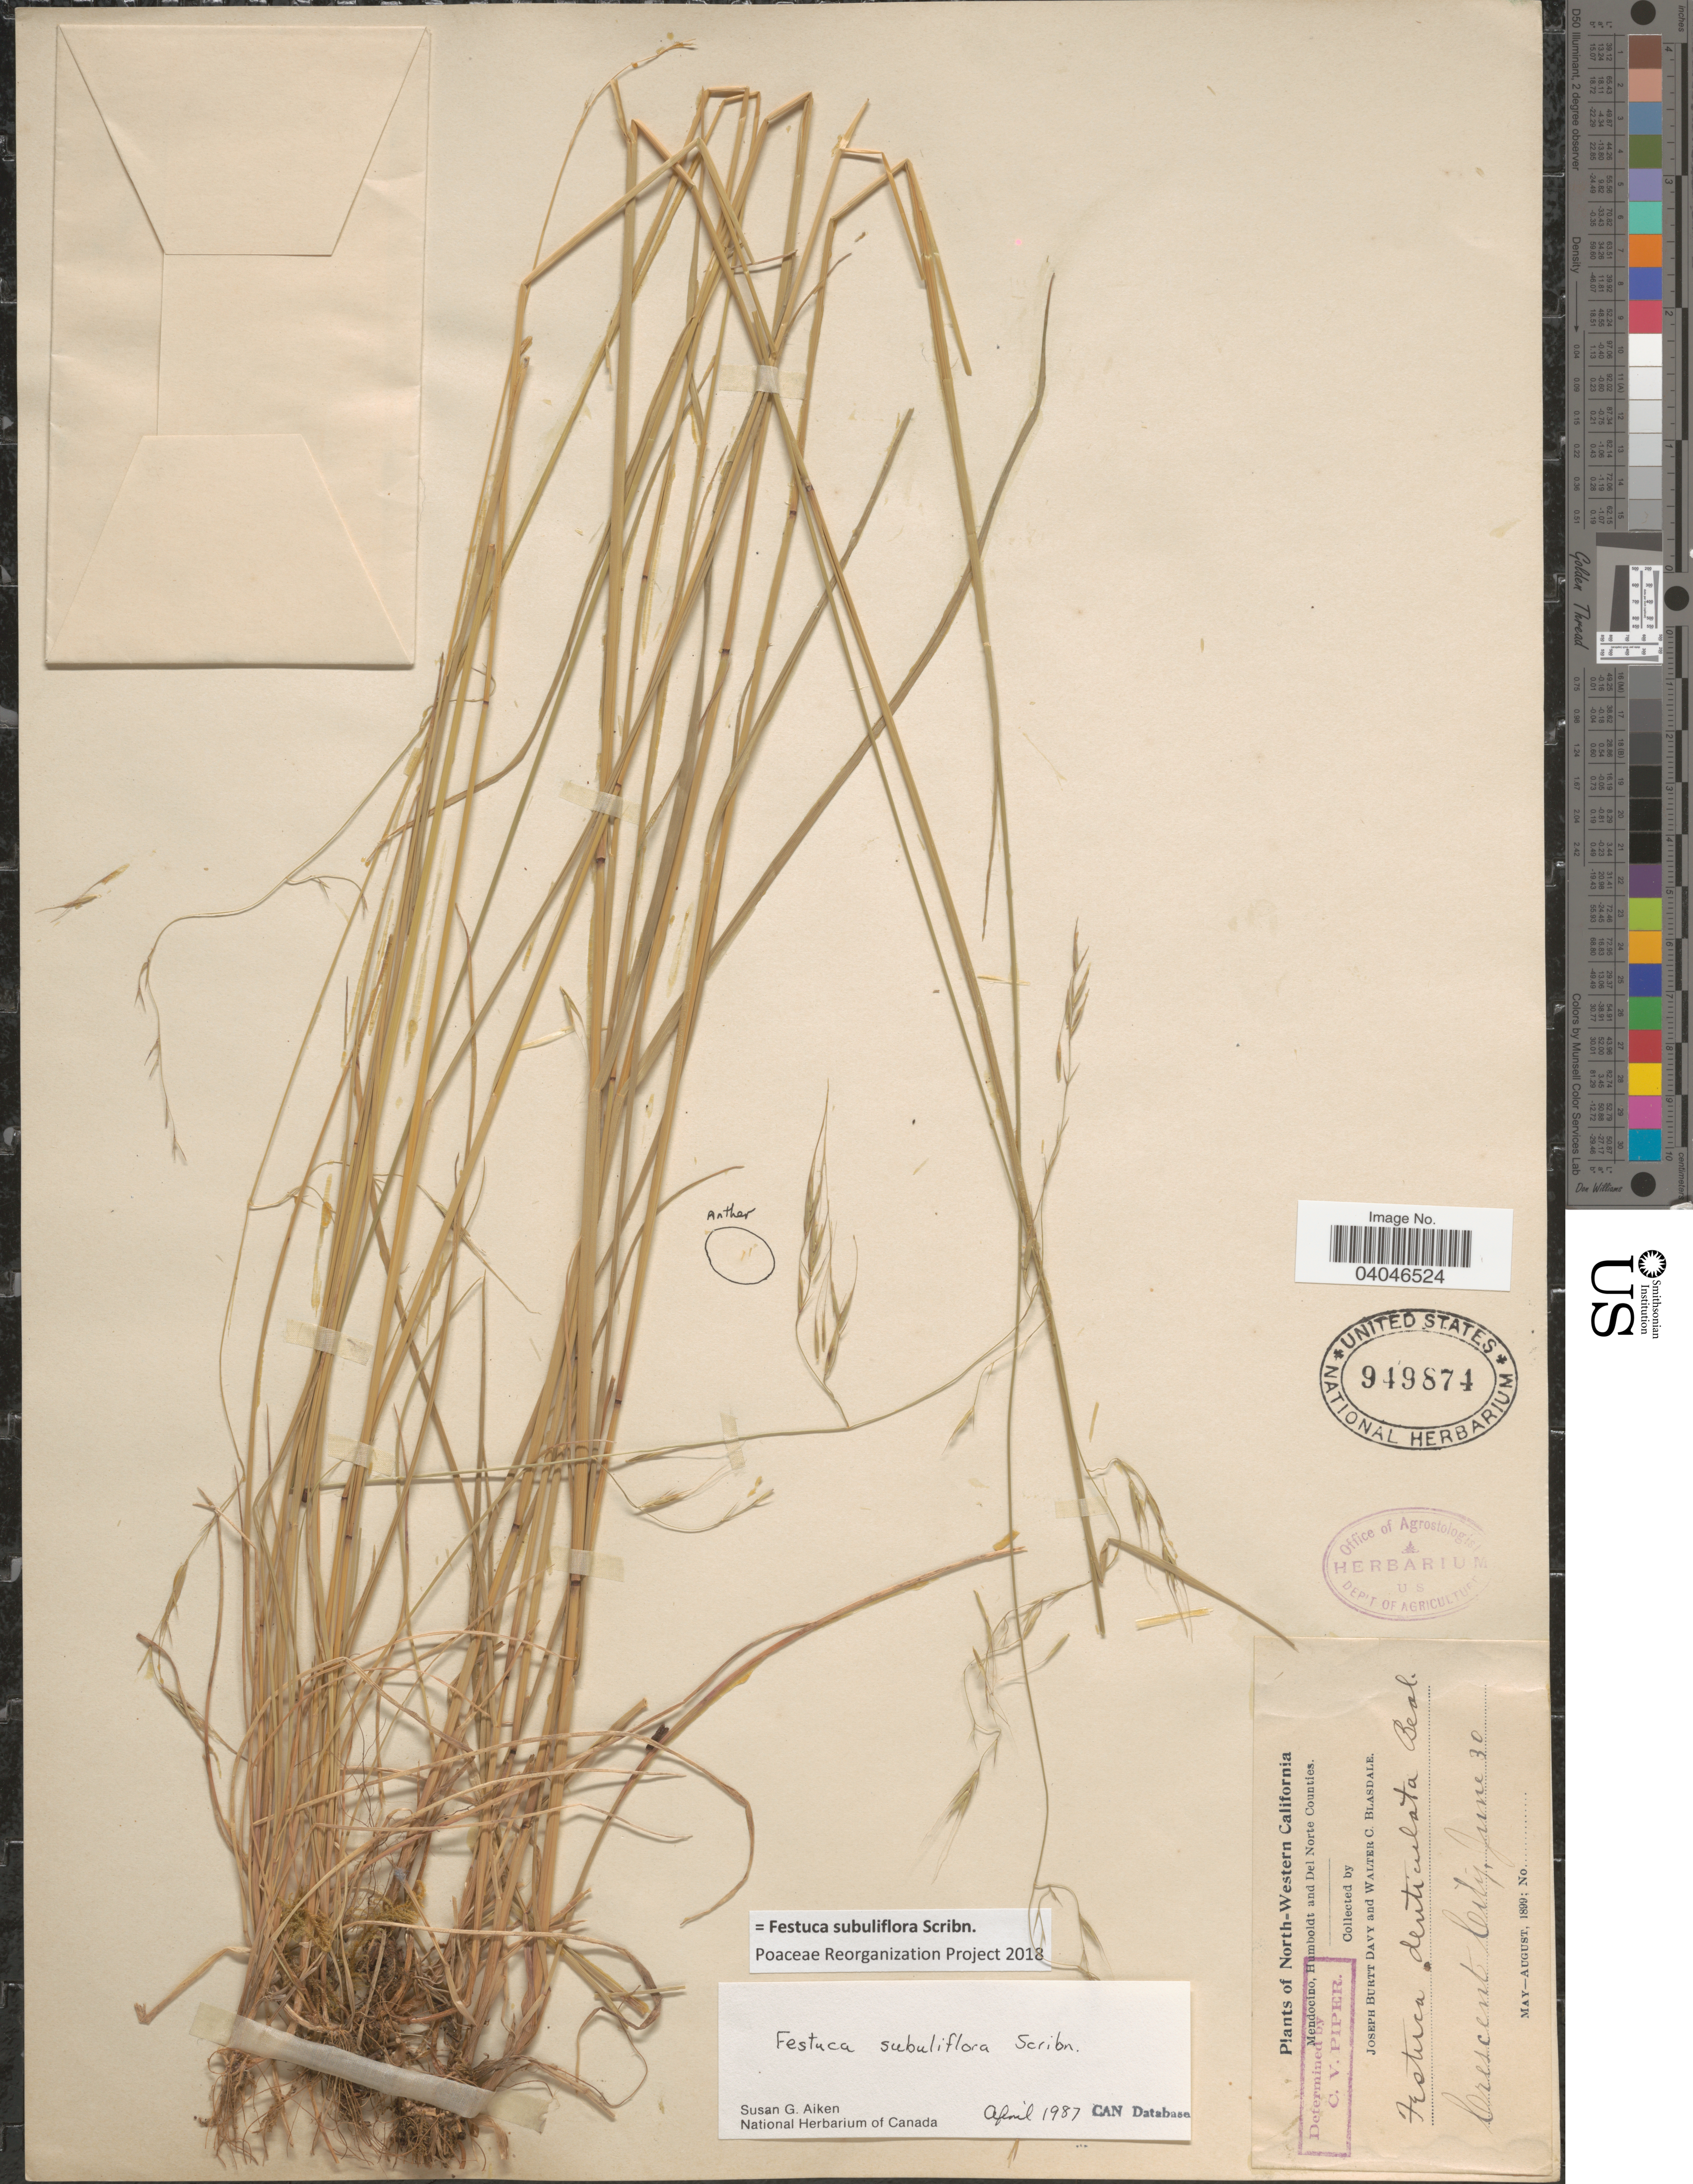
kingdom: Plantae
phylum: Tracheophyta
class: Liliopsida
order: Poales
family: Poaceae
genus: Festuca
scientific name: Festuca subuliflora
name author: Scribn.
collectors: J. Burtt Davy & W. Blasdale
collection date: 1899-06-30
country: United States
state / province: California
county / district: Mendocino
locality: North-Western California. Mendocino, Humboldt and Del Norte Counties. Crescent City.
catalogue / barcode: US 949874